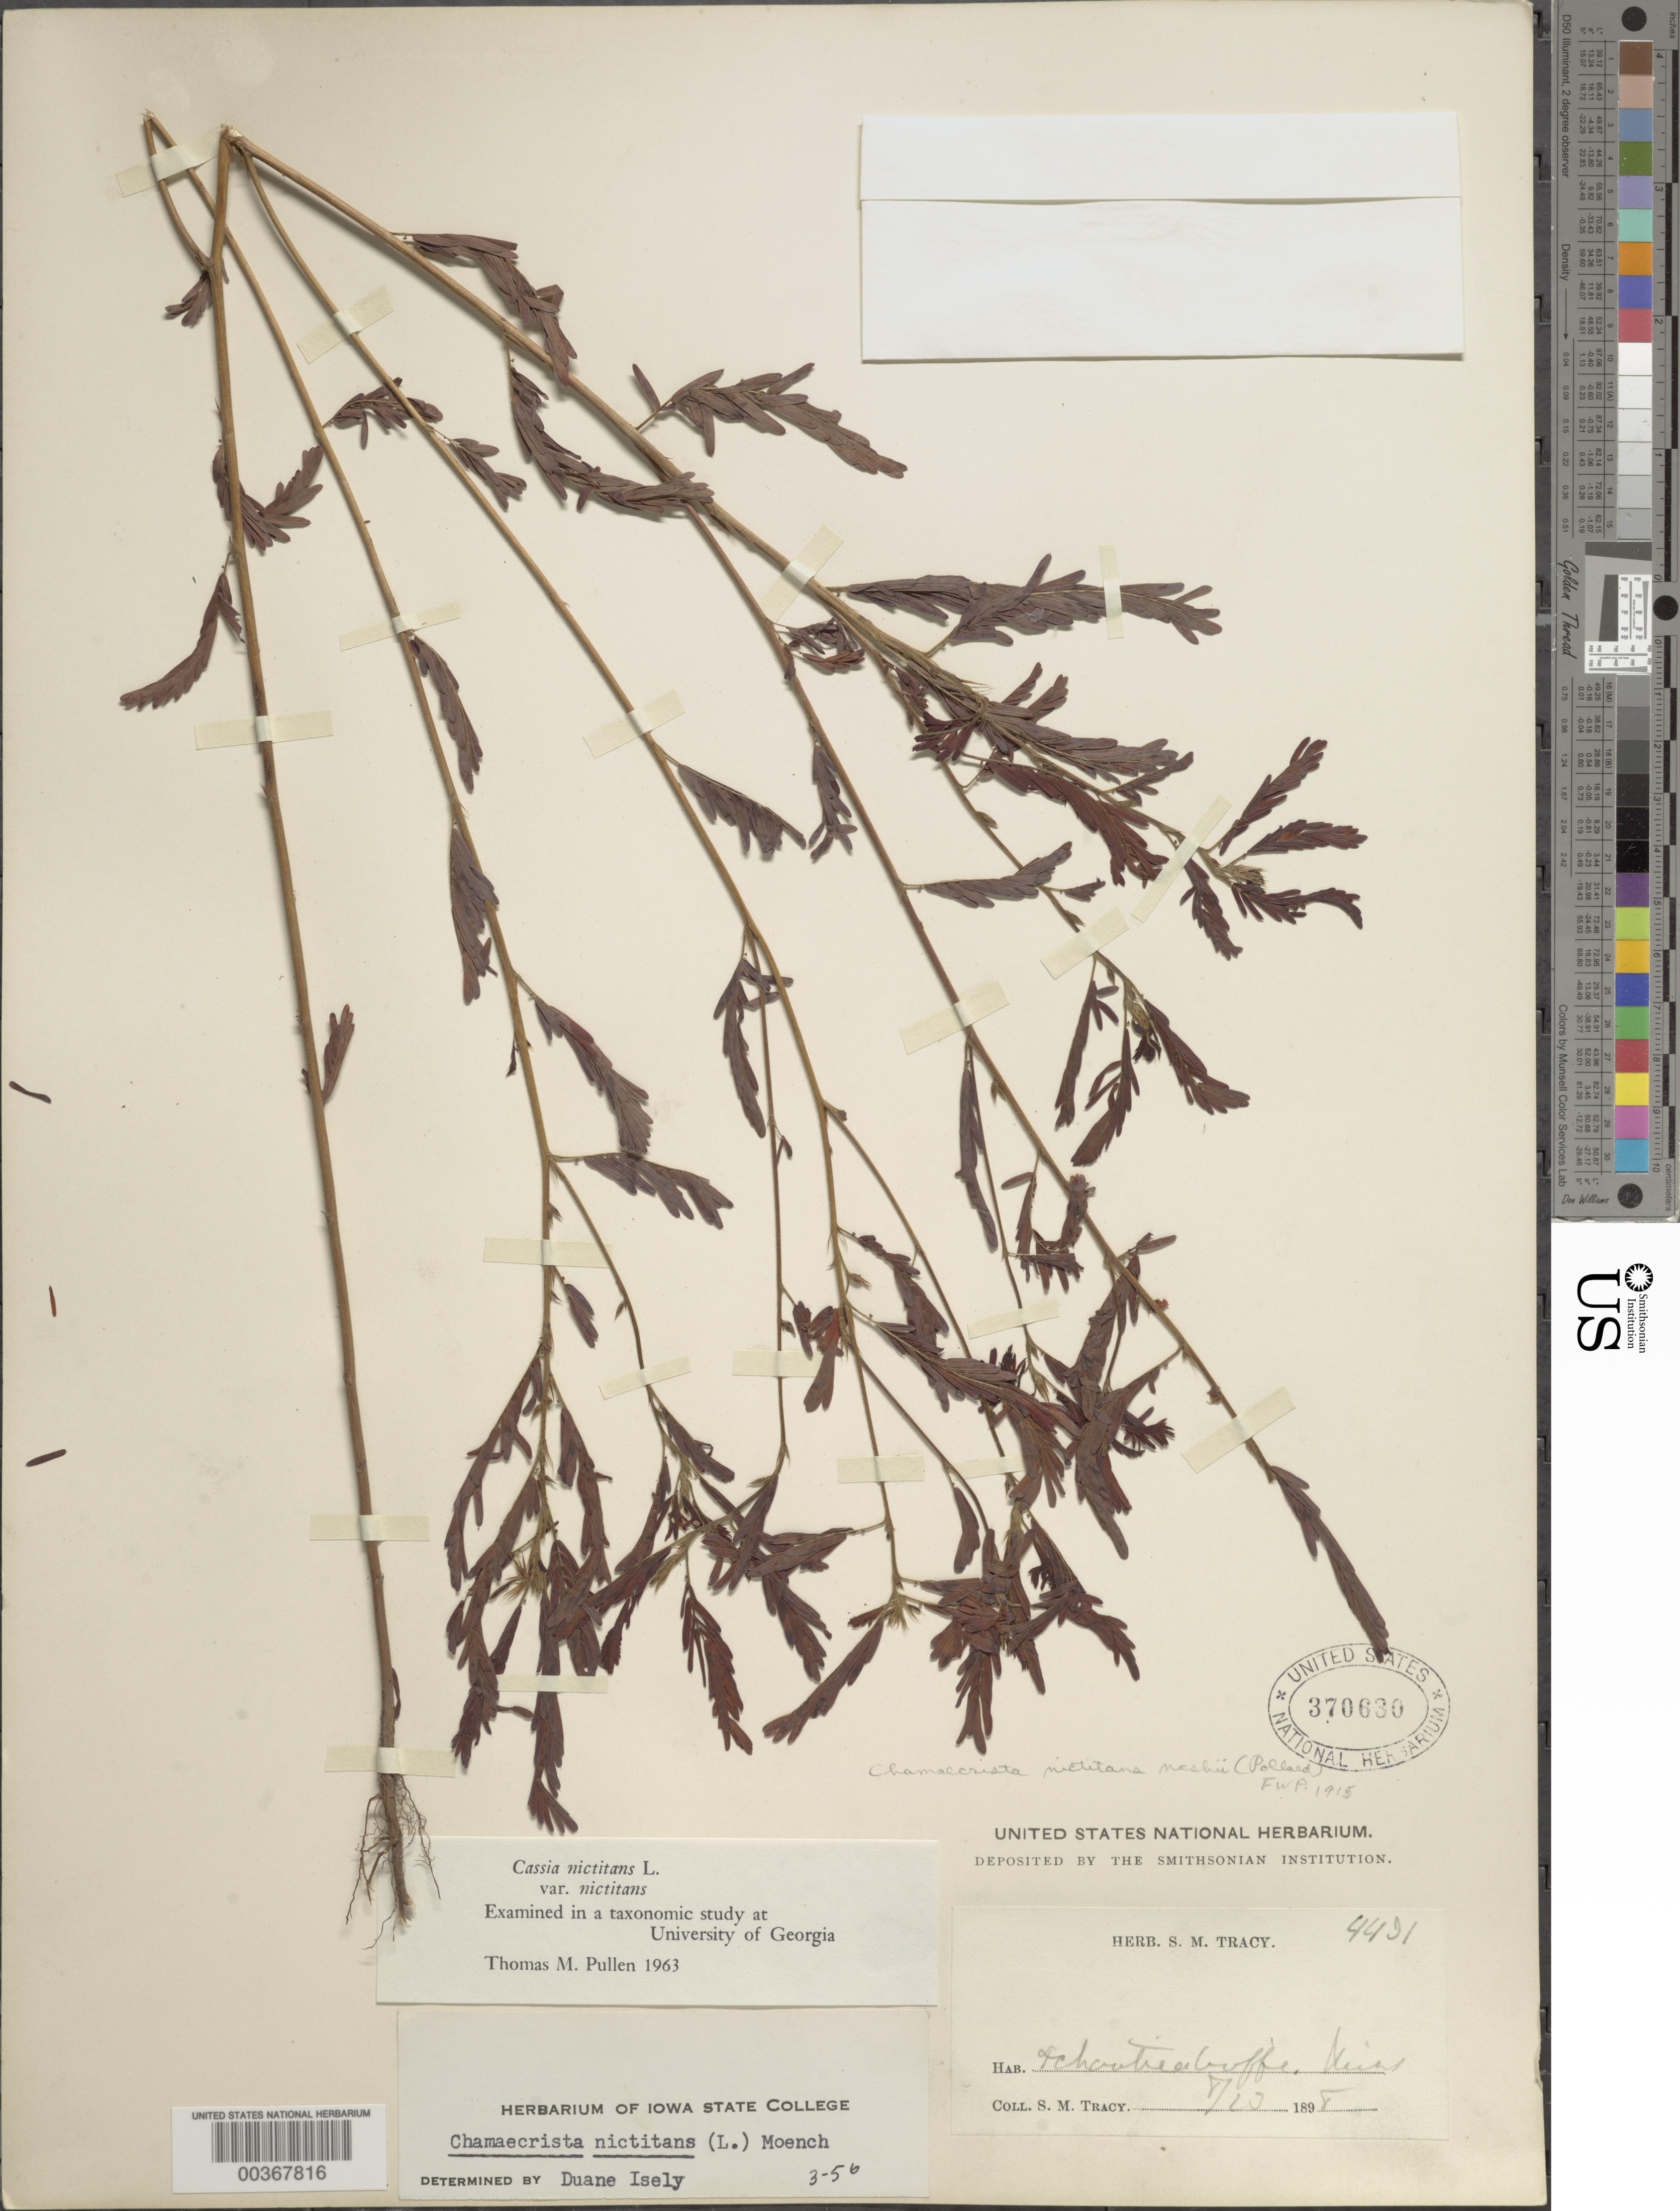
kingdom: Plantae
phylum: Tracheophyta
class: Magnoliopsida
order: Fabales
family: Fabaceae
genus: Chamaecrista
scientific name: Chamaecrista nictitans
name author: (L.) Moench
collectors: S. M. Tracy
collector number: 4431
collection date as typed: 20 Aug 1898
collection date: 1898-08-20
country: United States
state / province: Mississippi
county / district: Harrison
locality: Tchoutacabouffa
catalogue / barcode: US 370630